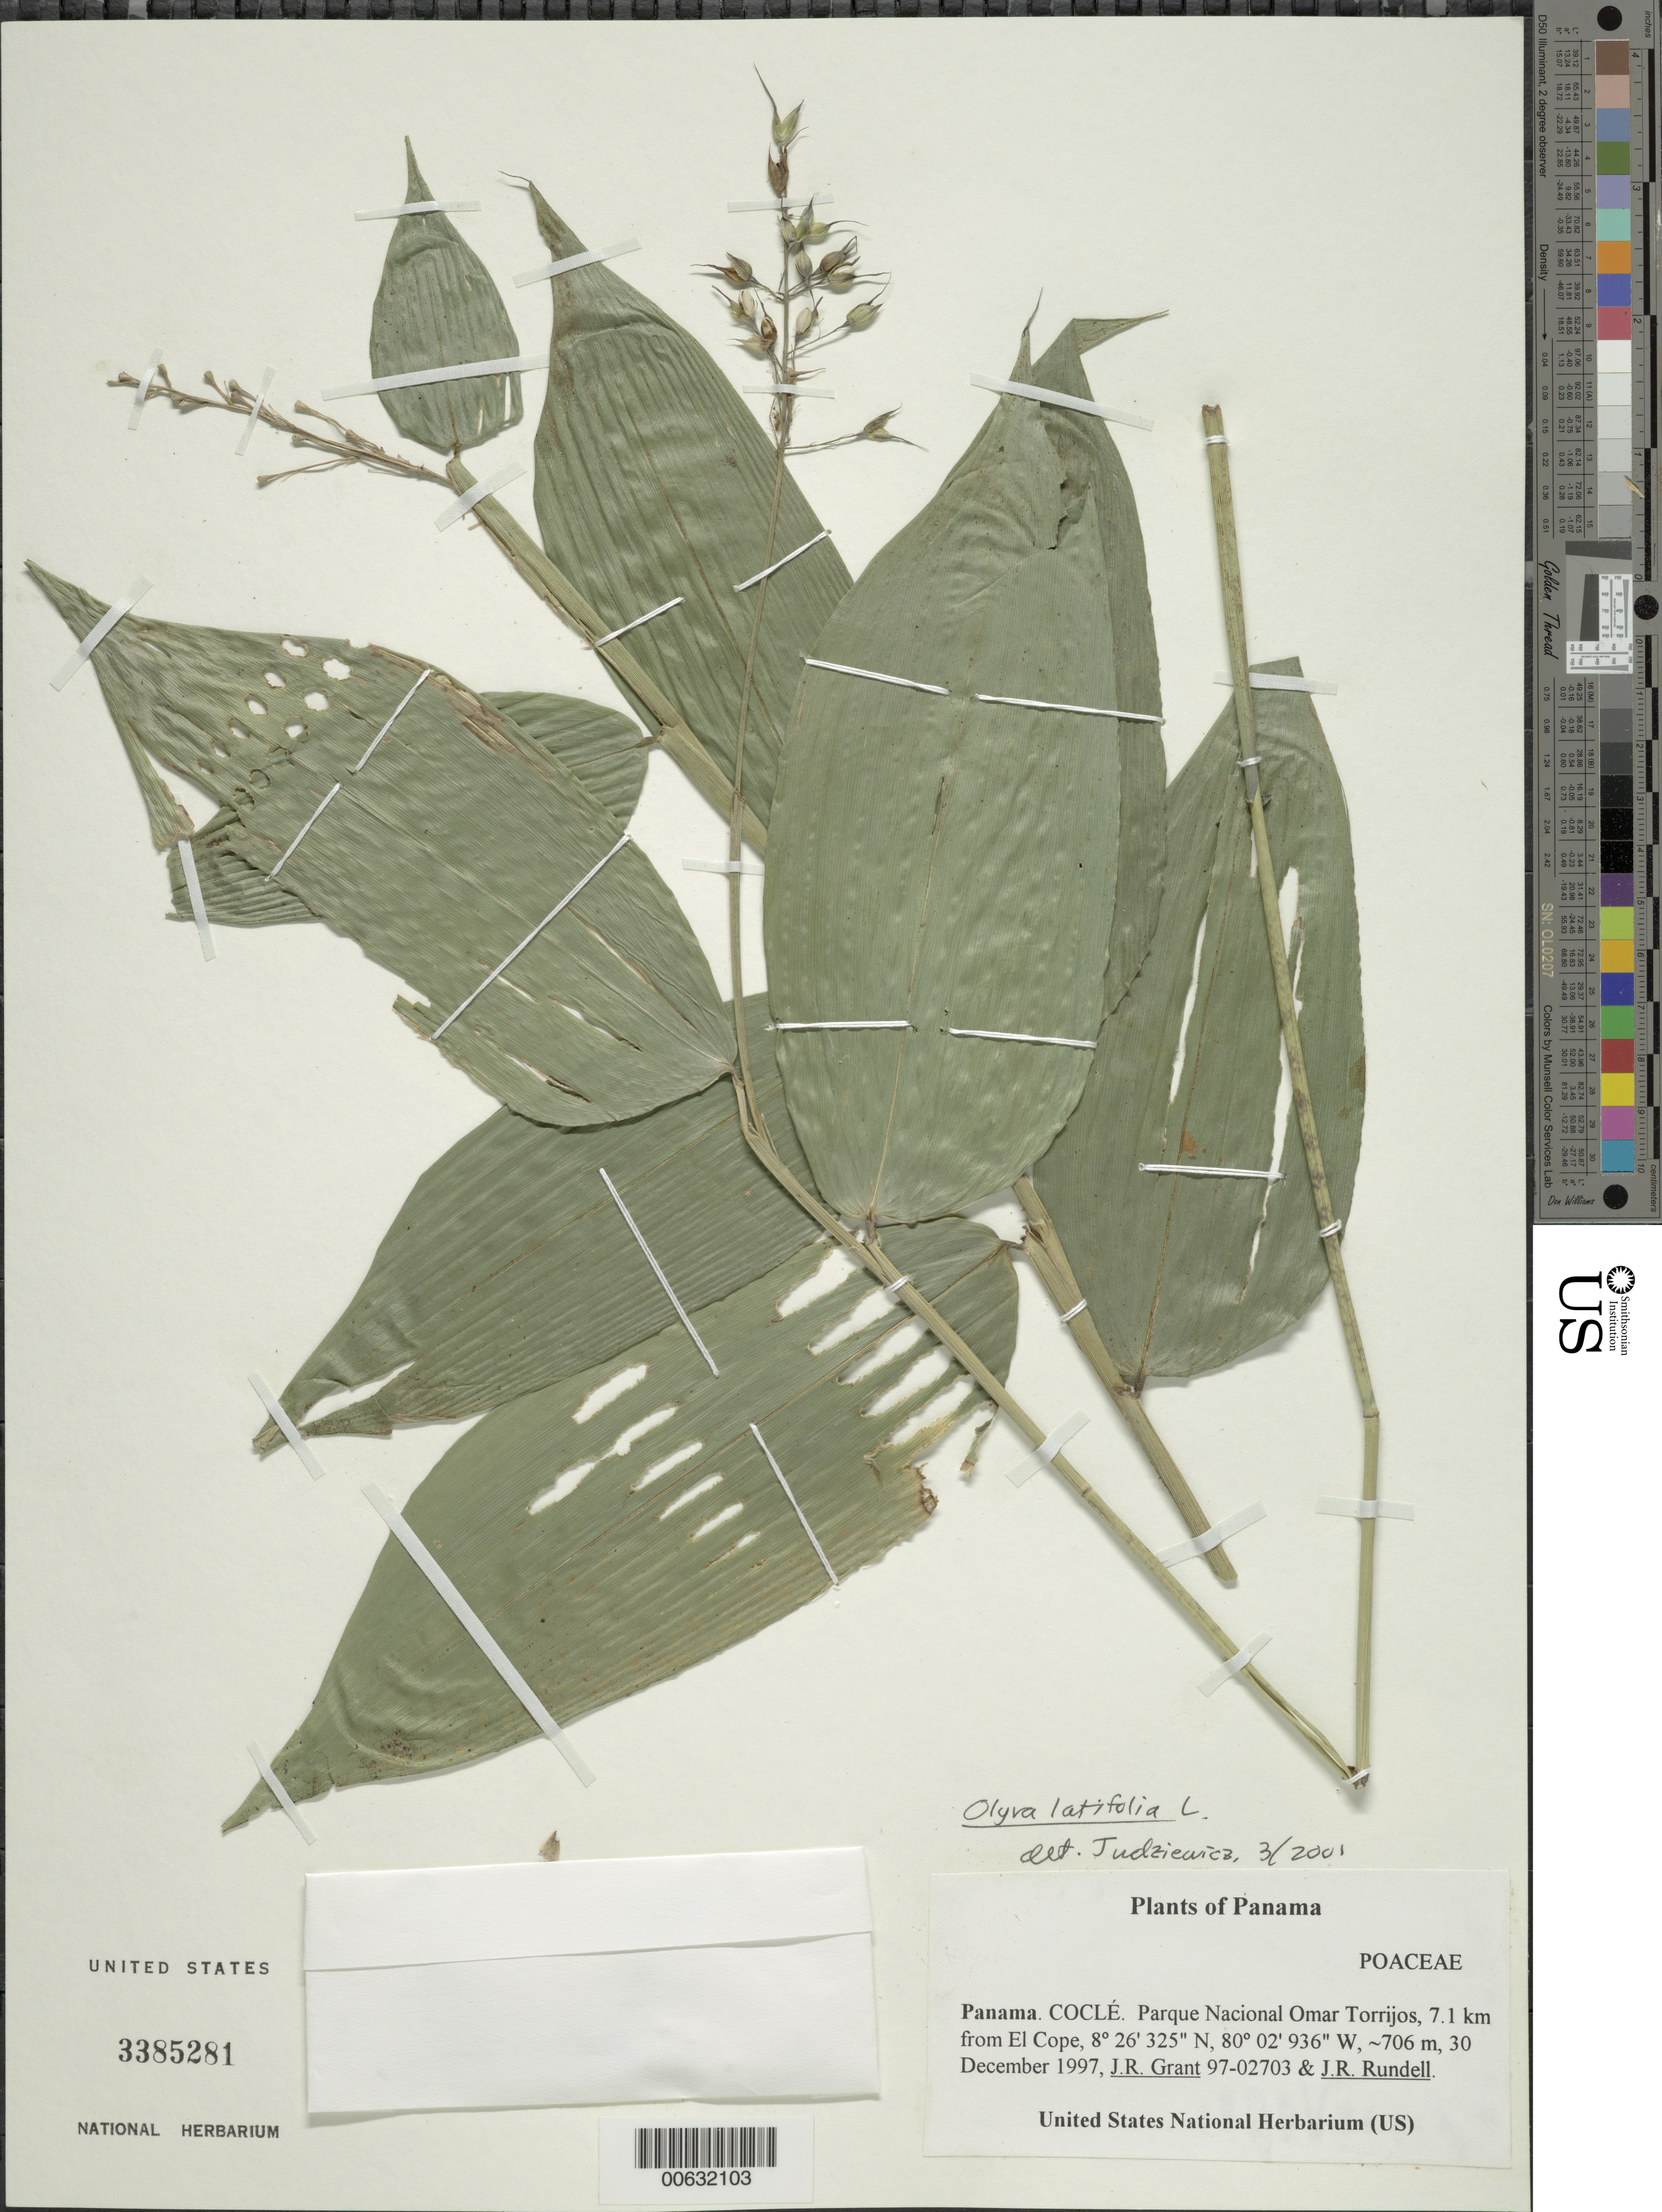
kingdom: Plantae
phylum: Tracheophyta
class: Liliopsida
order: Poales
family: Poaceae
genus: Olyra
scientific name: Olyra latifolia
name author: L.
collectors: J. R. Grant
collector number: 97-02703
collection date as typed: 30 Dec 1997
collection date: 1997-12-30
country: Panama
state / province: Coclé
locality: Omar Torrijos National Park, El Cope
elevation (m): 706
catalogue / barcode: US 3385281